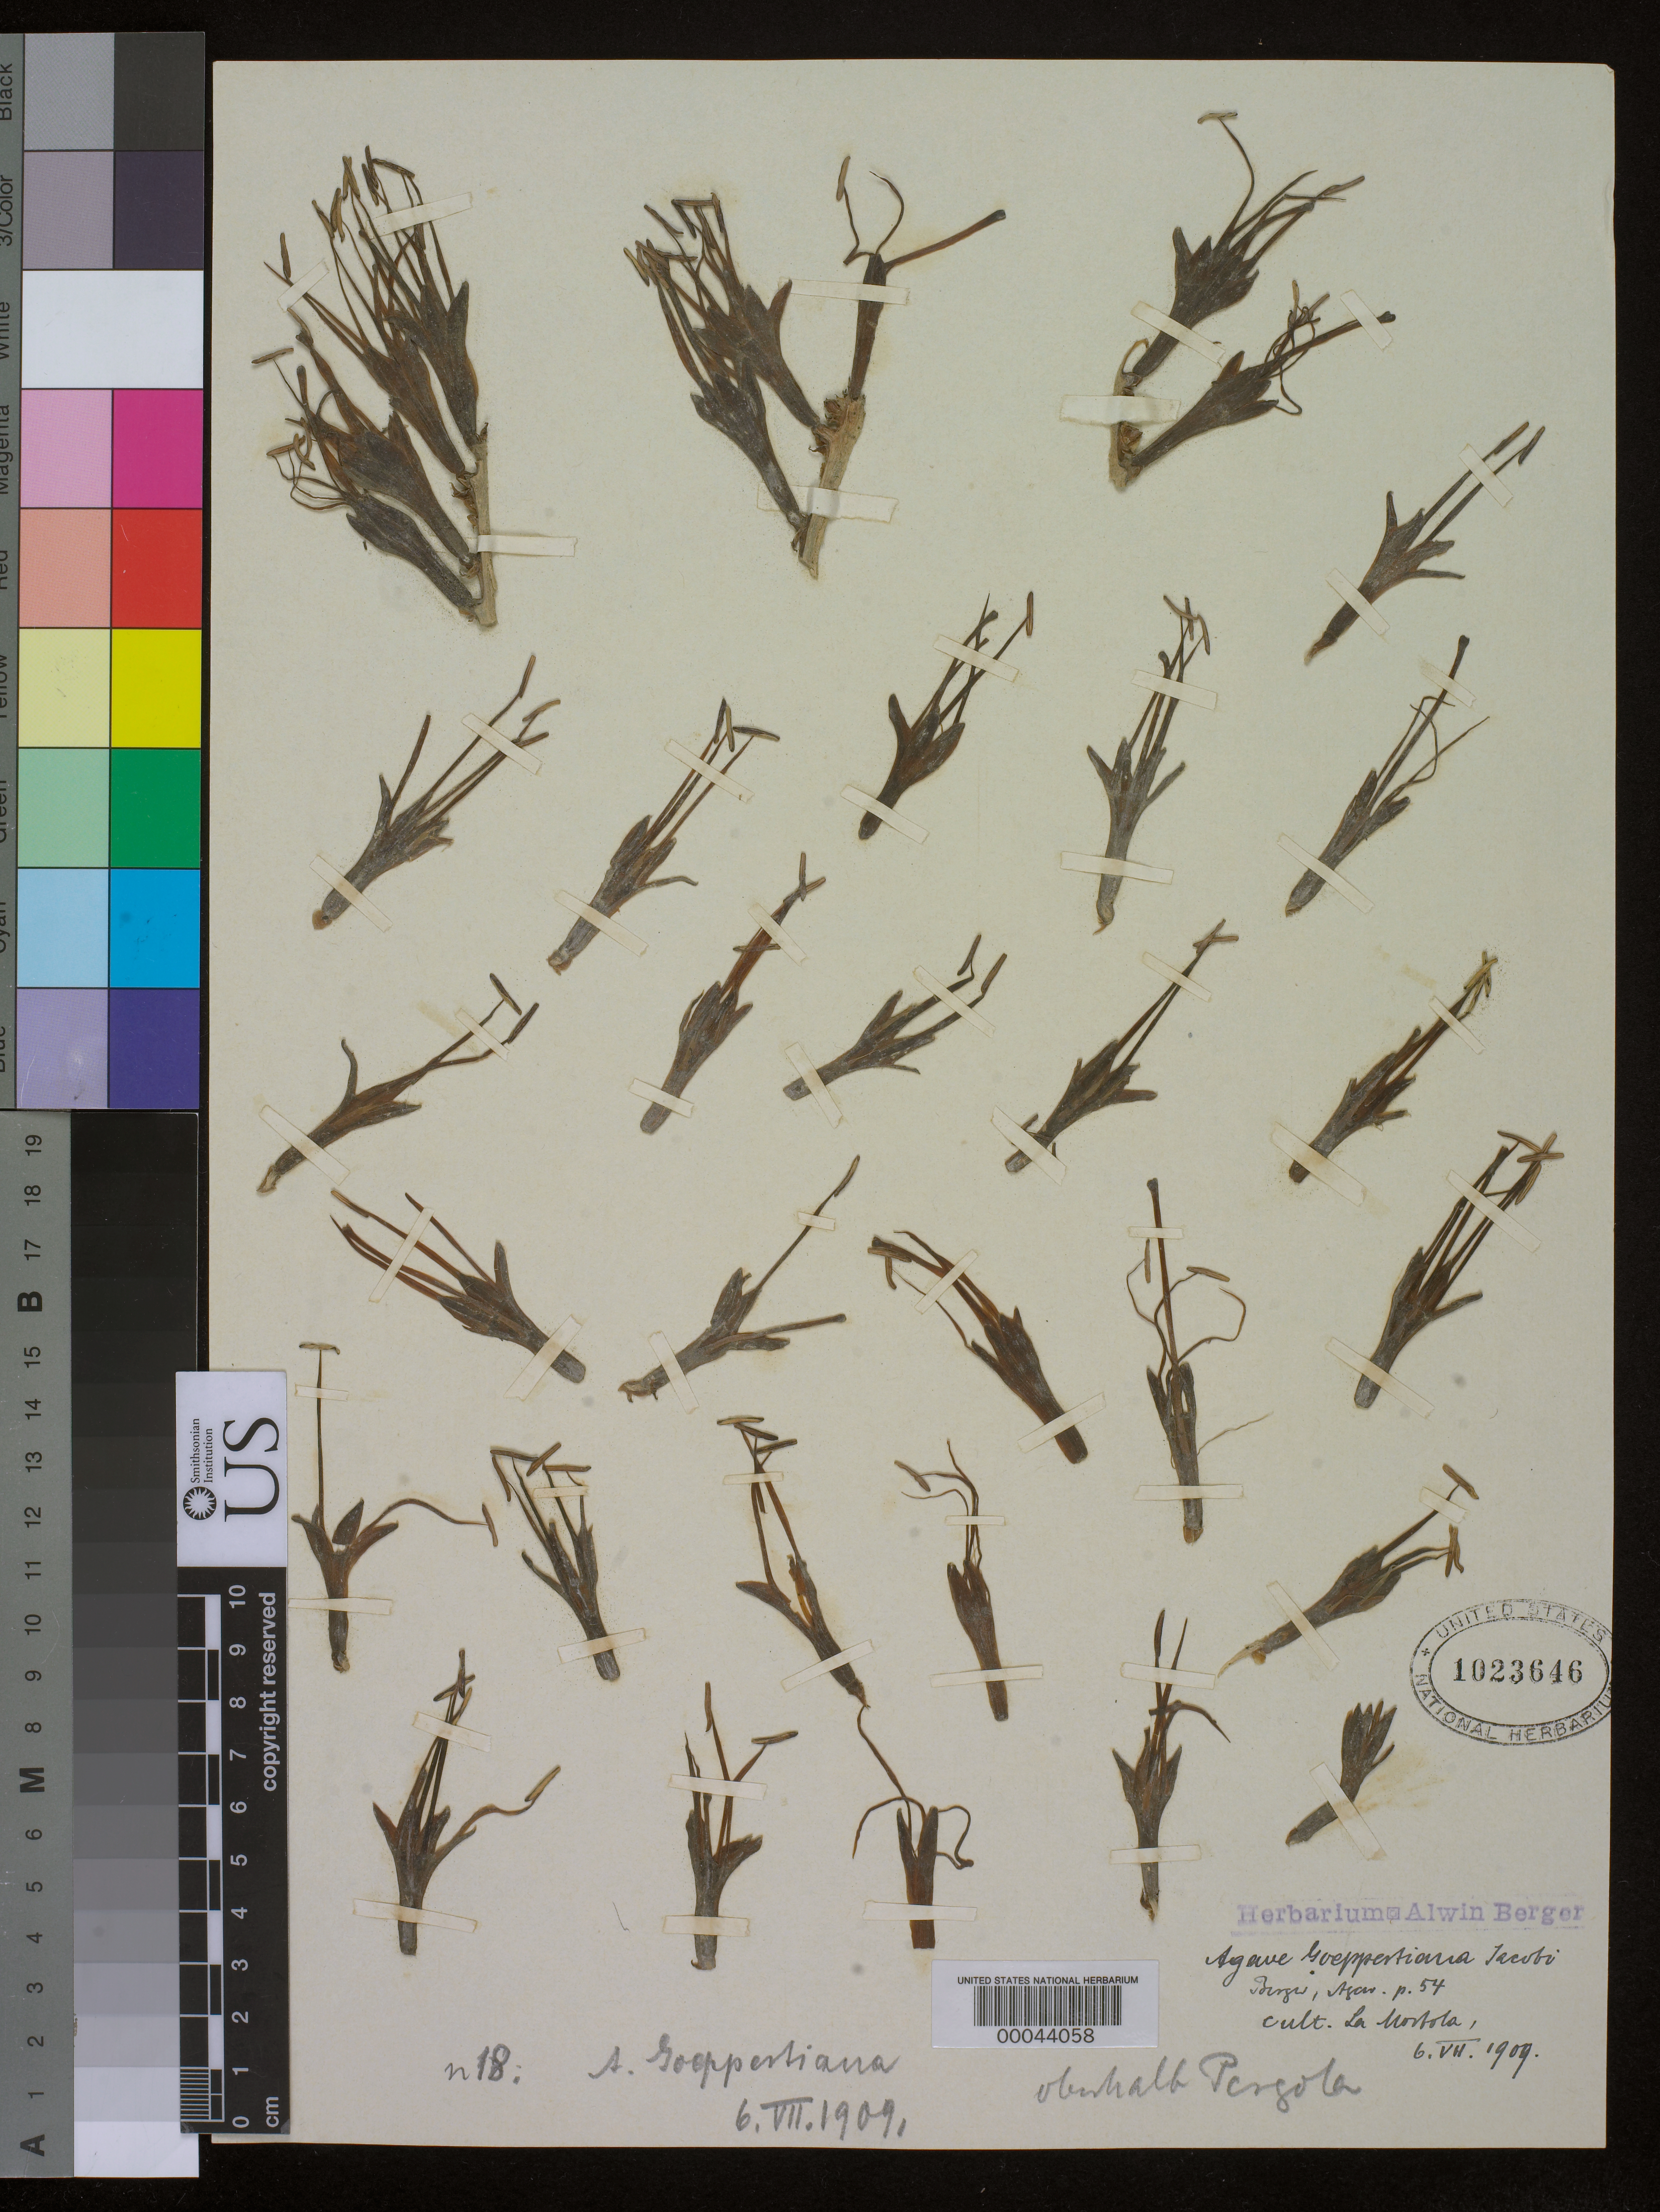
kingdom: Plantae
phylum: Tracheophyta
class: Liliopsida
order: Asparagales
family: Asparagaceae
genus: Agave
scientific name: Agave goeppertiana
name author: Jacobi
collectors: ex herb. A. Berger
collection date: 1909-06-02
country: Mexico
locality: Cultivated at La Mortola, Italy.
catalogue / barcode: US 1023646